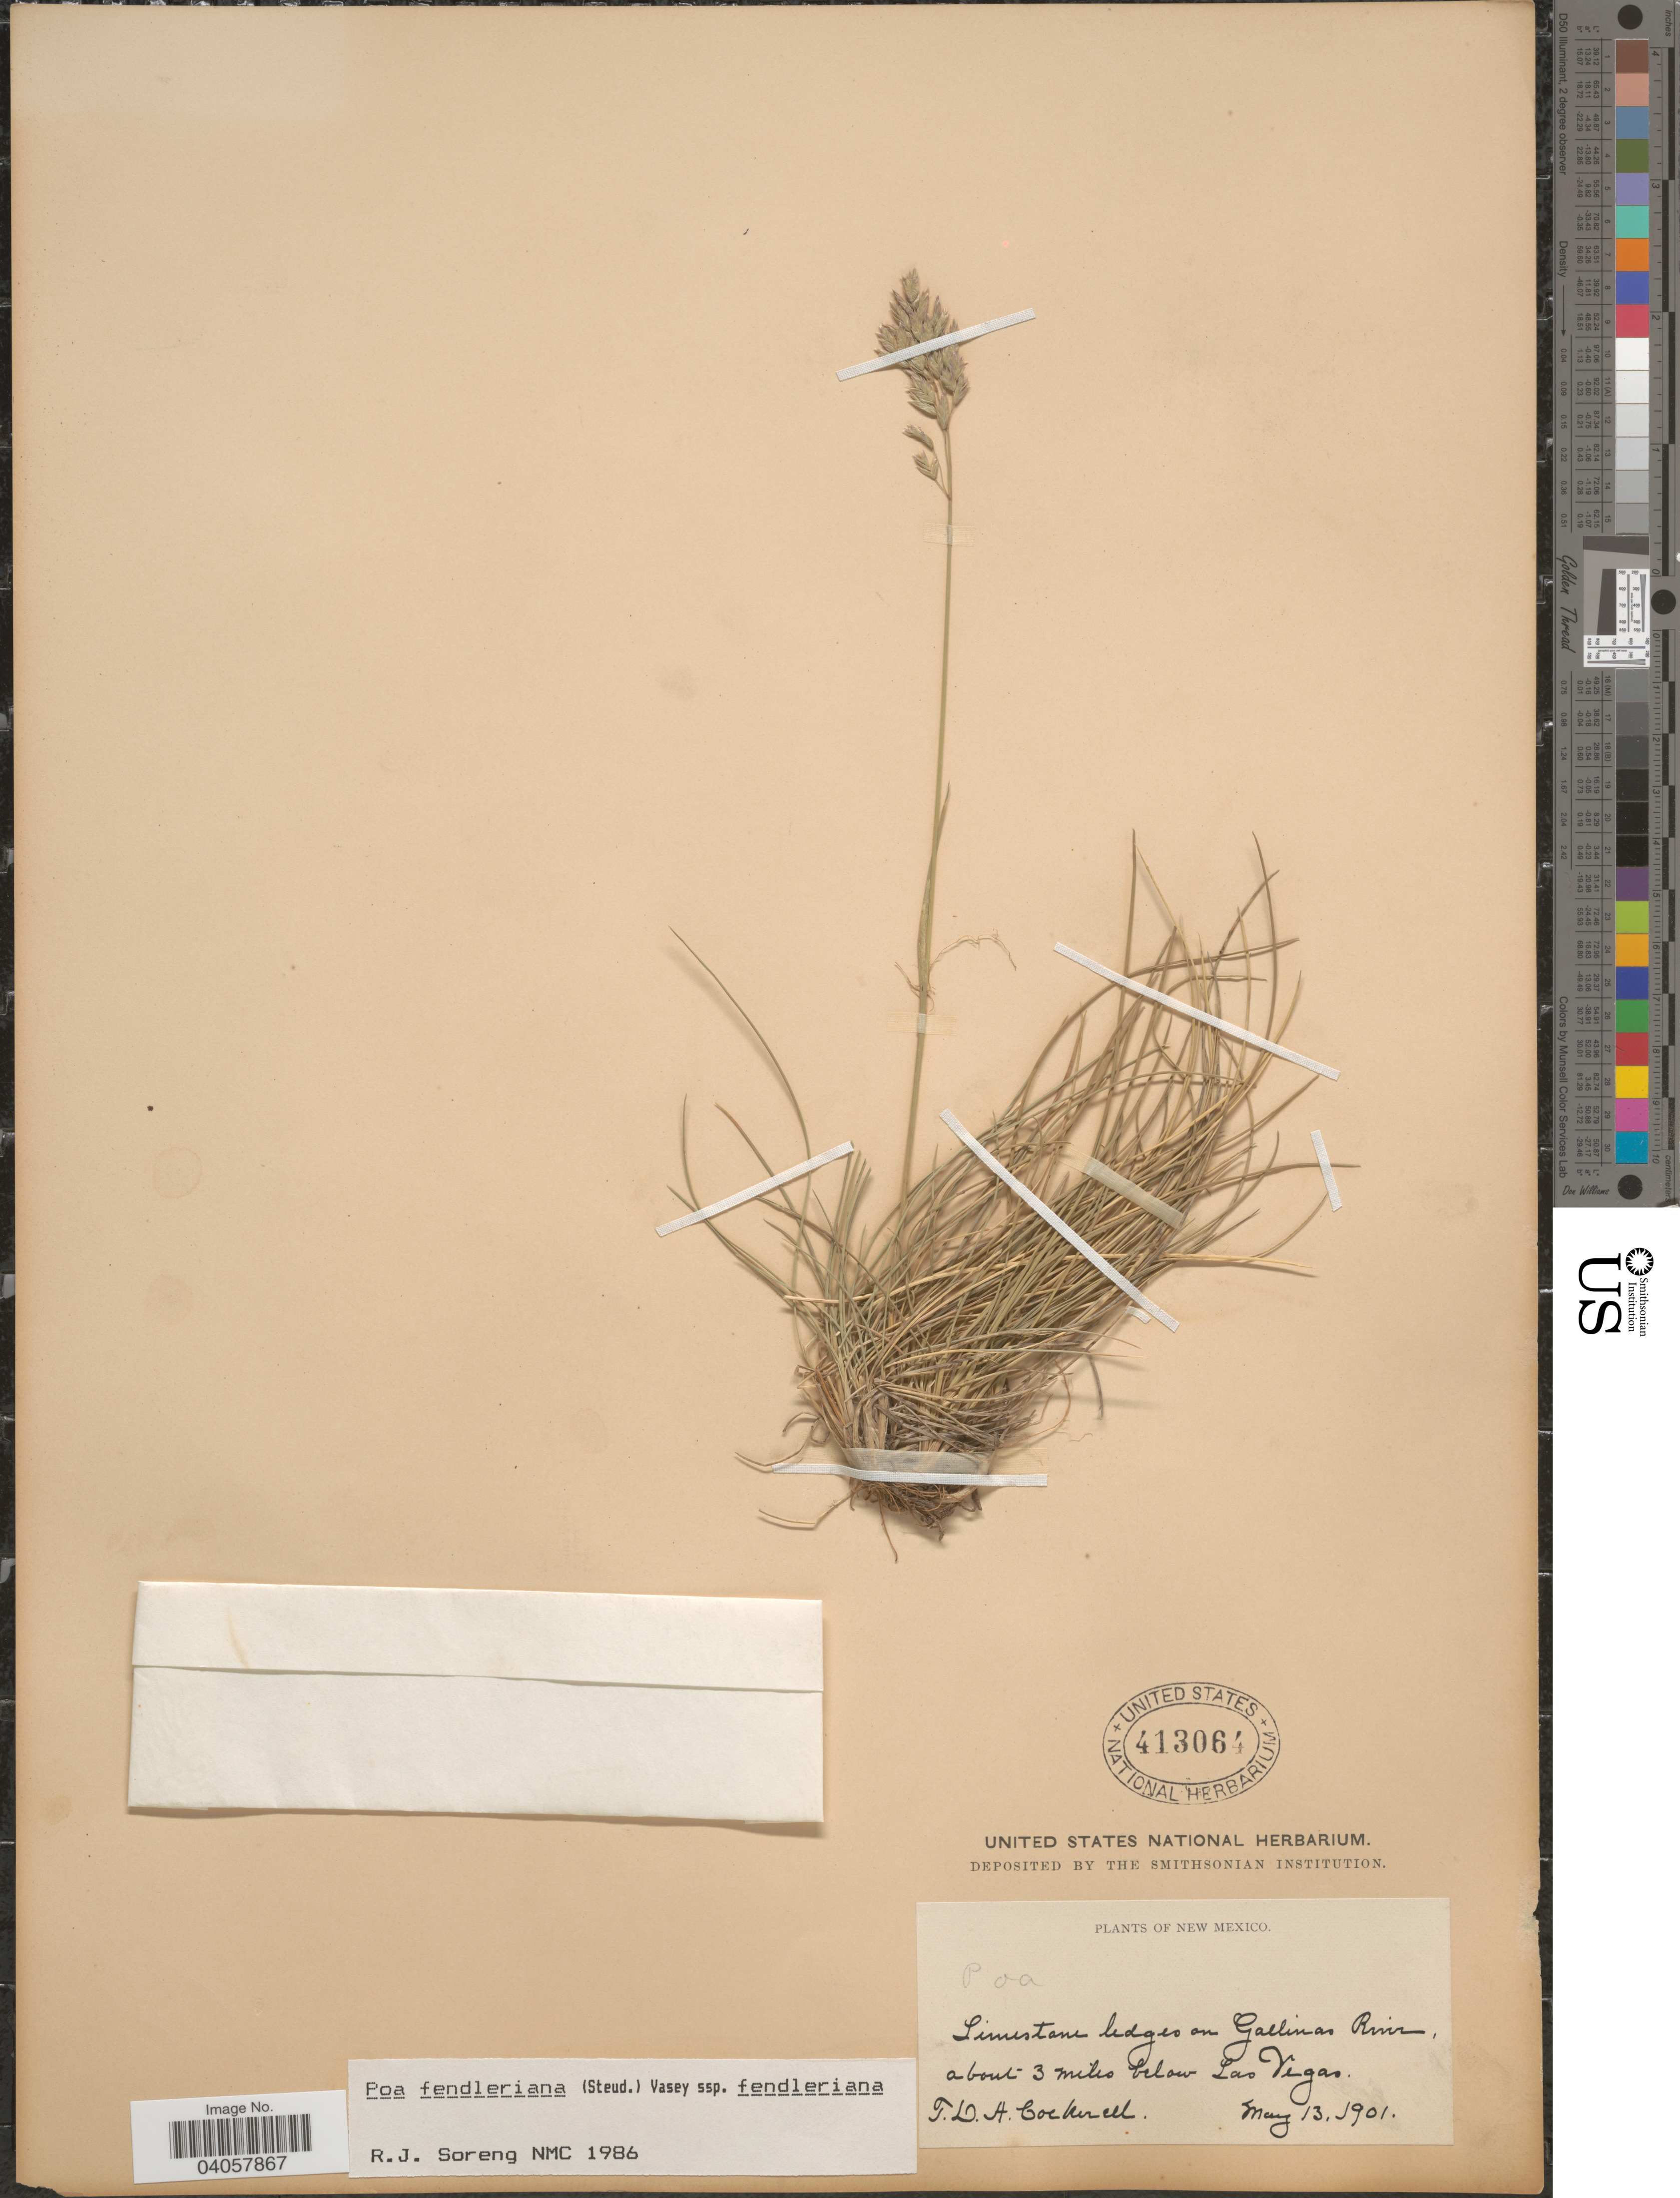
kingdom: Plantae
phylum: Tracheophyta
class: Liliopsida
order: Poales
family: Poaceae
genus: Poa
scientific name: Poa fendleriana subsp. fendleriana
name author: (Steud.) Vasey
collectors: T. Cockerell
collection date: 1901-05-13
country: United States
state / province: New Mexico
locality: Limestone ledges on Gallinas River, about 3 miles below Las Vegas.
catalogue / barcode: US 413064